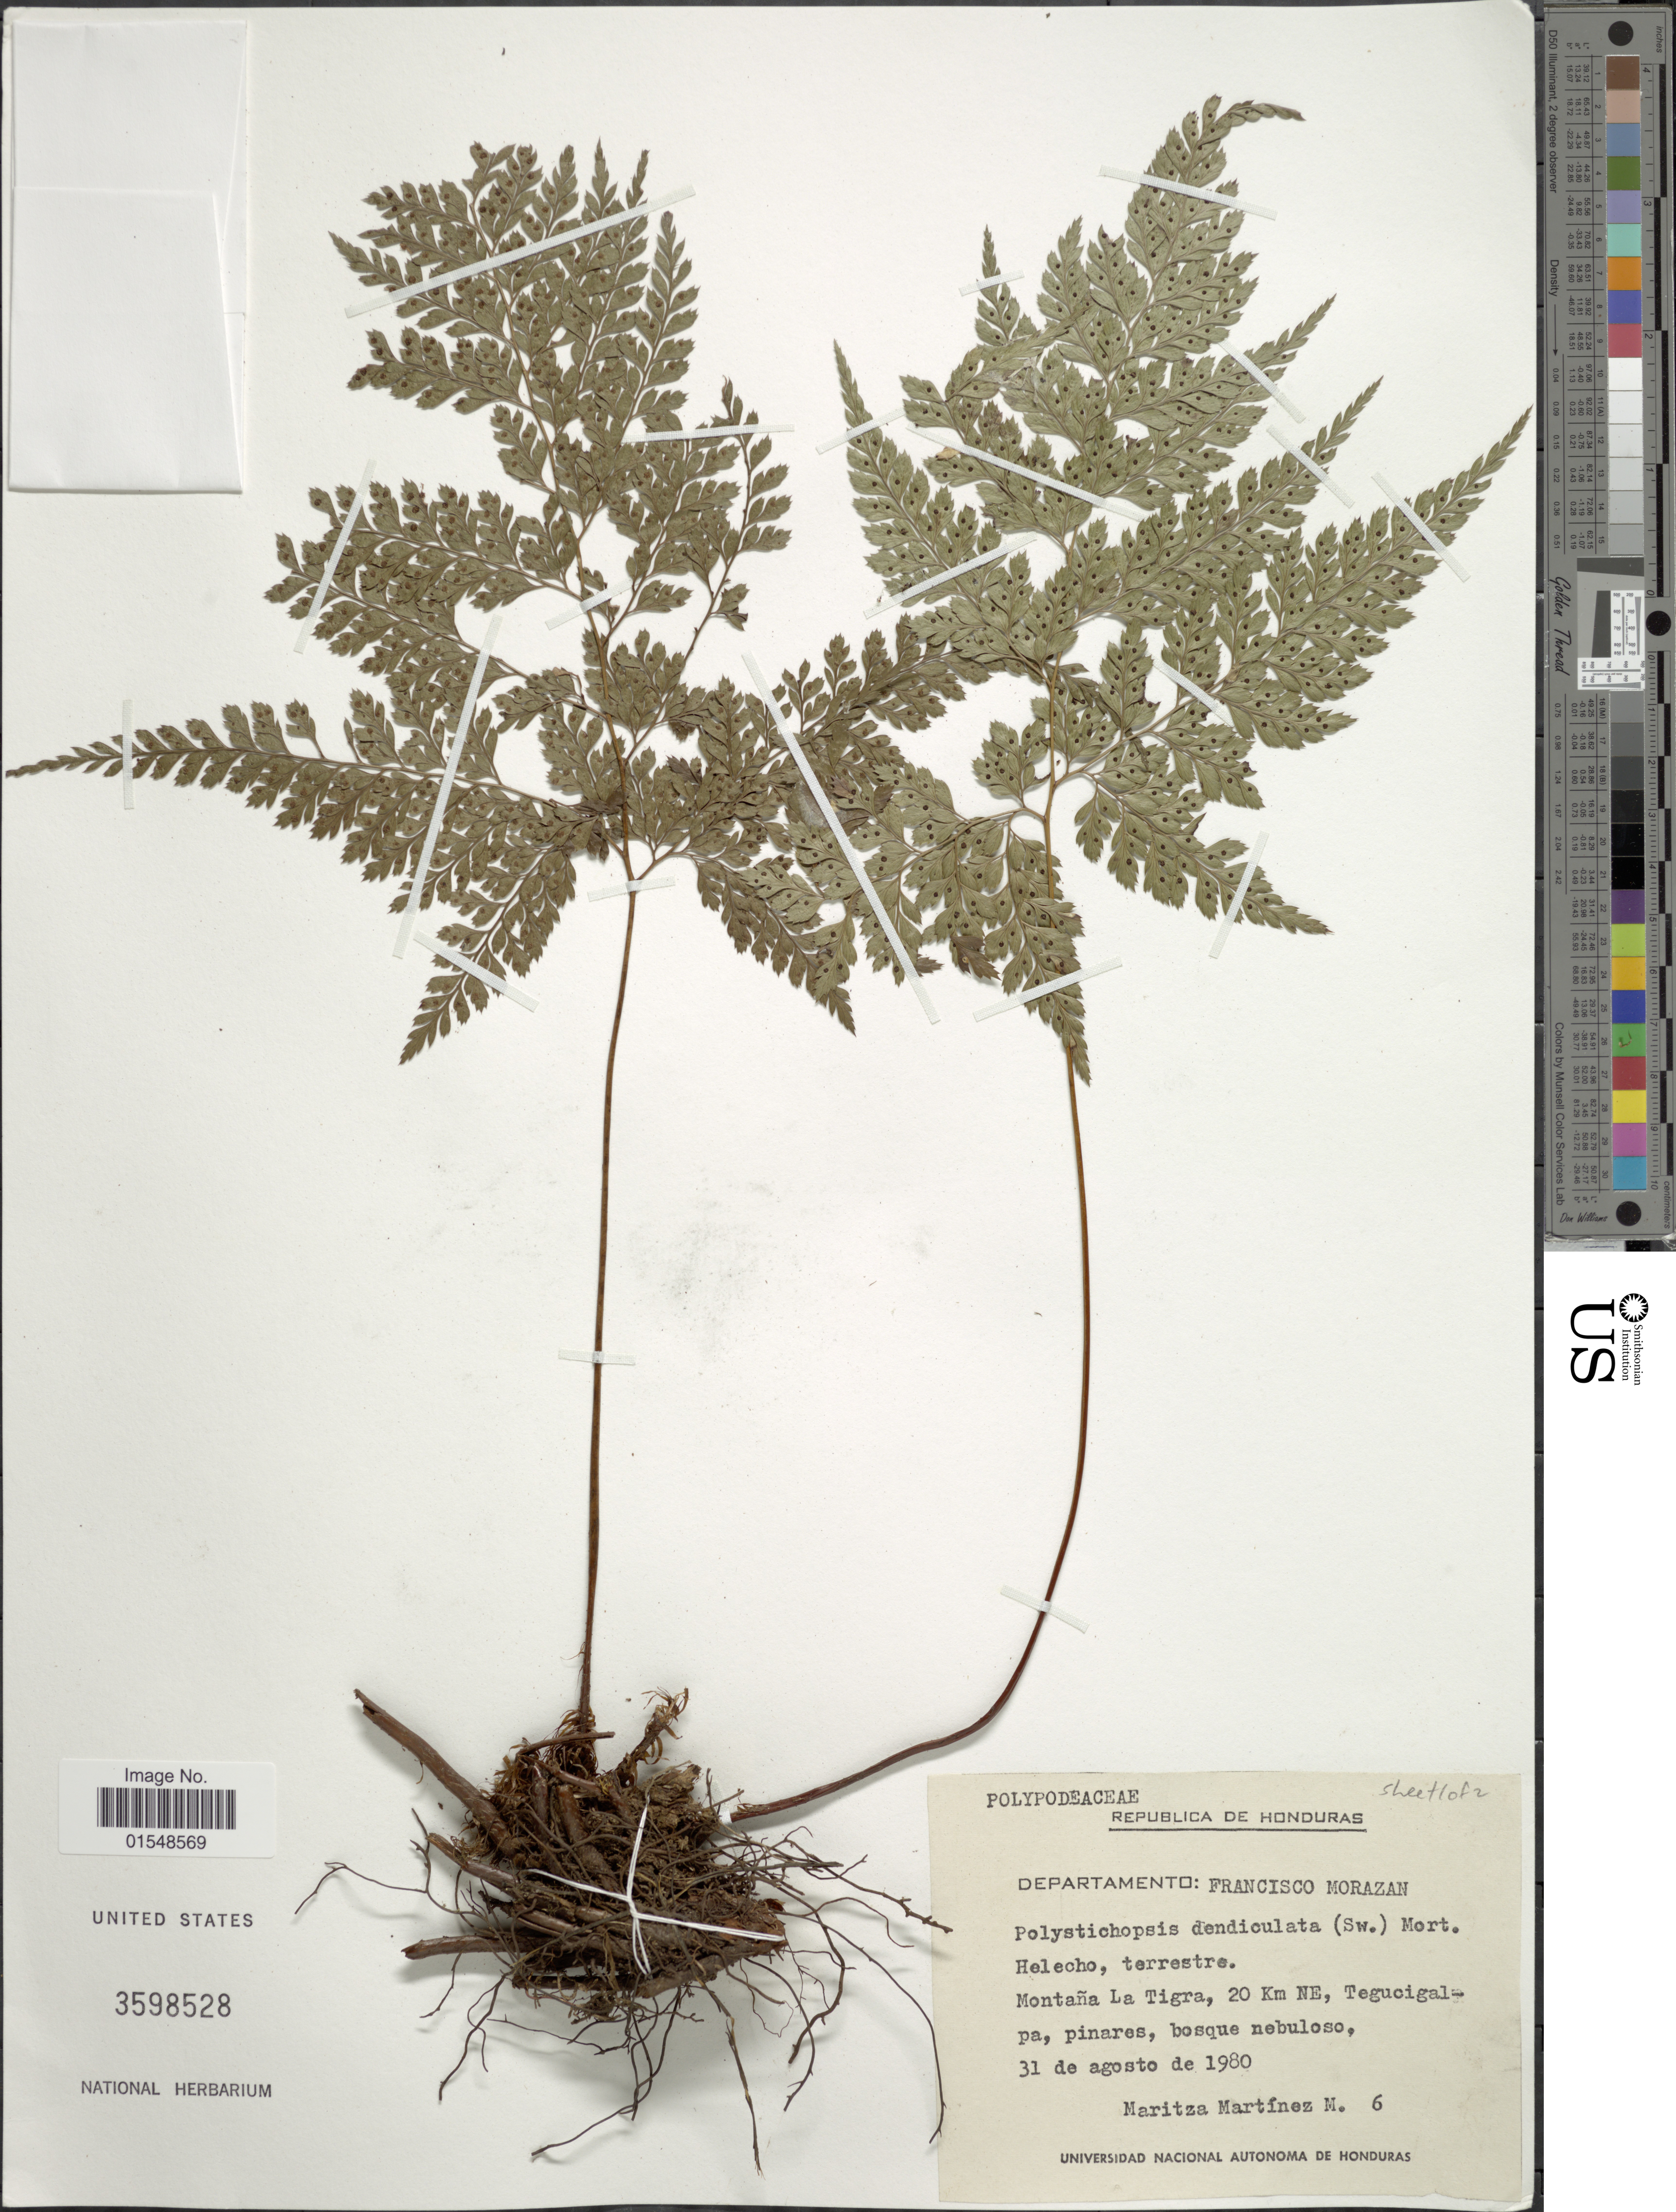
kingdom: Plantae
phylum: Tracheophyta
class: Polypodiopsida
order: Polypodiales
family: Dryopteridaceae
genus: Arachniodes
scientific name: Arachniodes denticulata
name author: (Sw.) Ching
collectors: M. Martínez M.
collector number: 6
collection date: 1980-08-31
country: Honduras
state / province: Fco. Morazán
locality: Francisco Morazan, Helecho, terrestre, Montaña La Tigra, 20 Km NE, Tegucigalpa, pinares, bosque nebuloso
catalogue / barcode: US 3598528